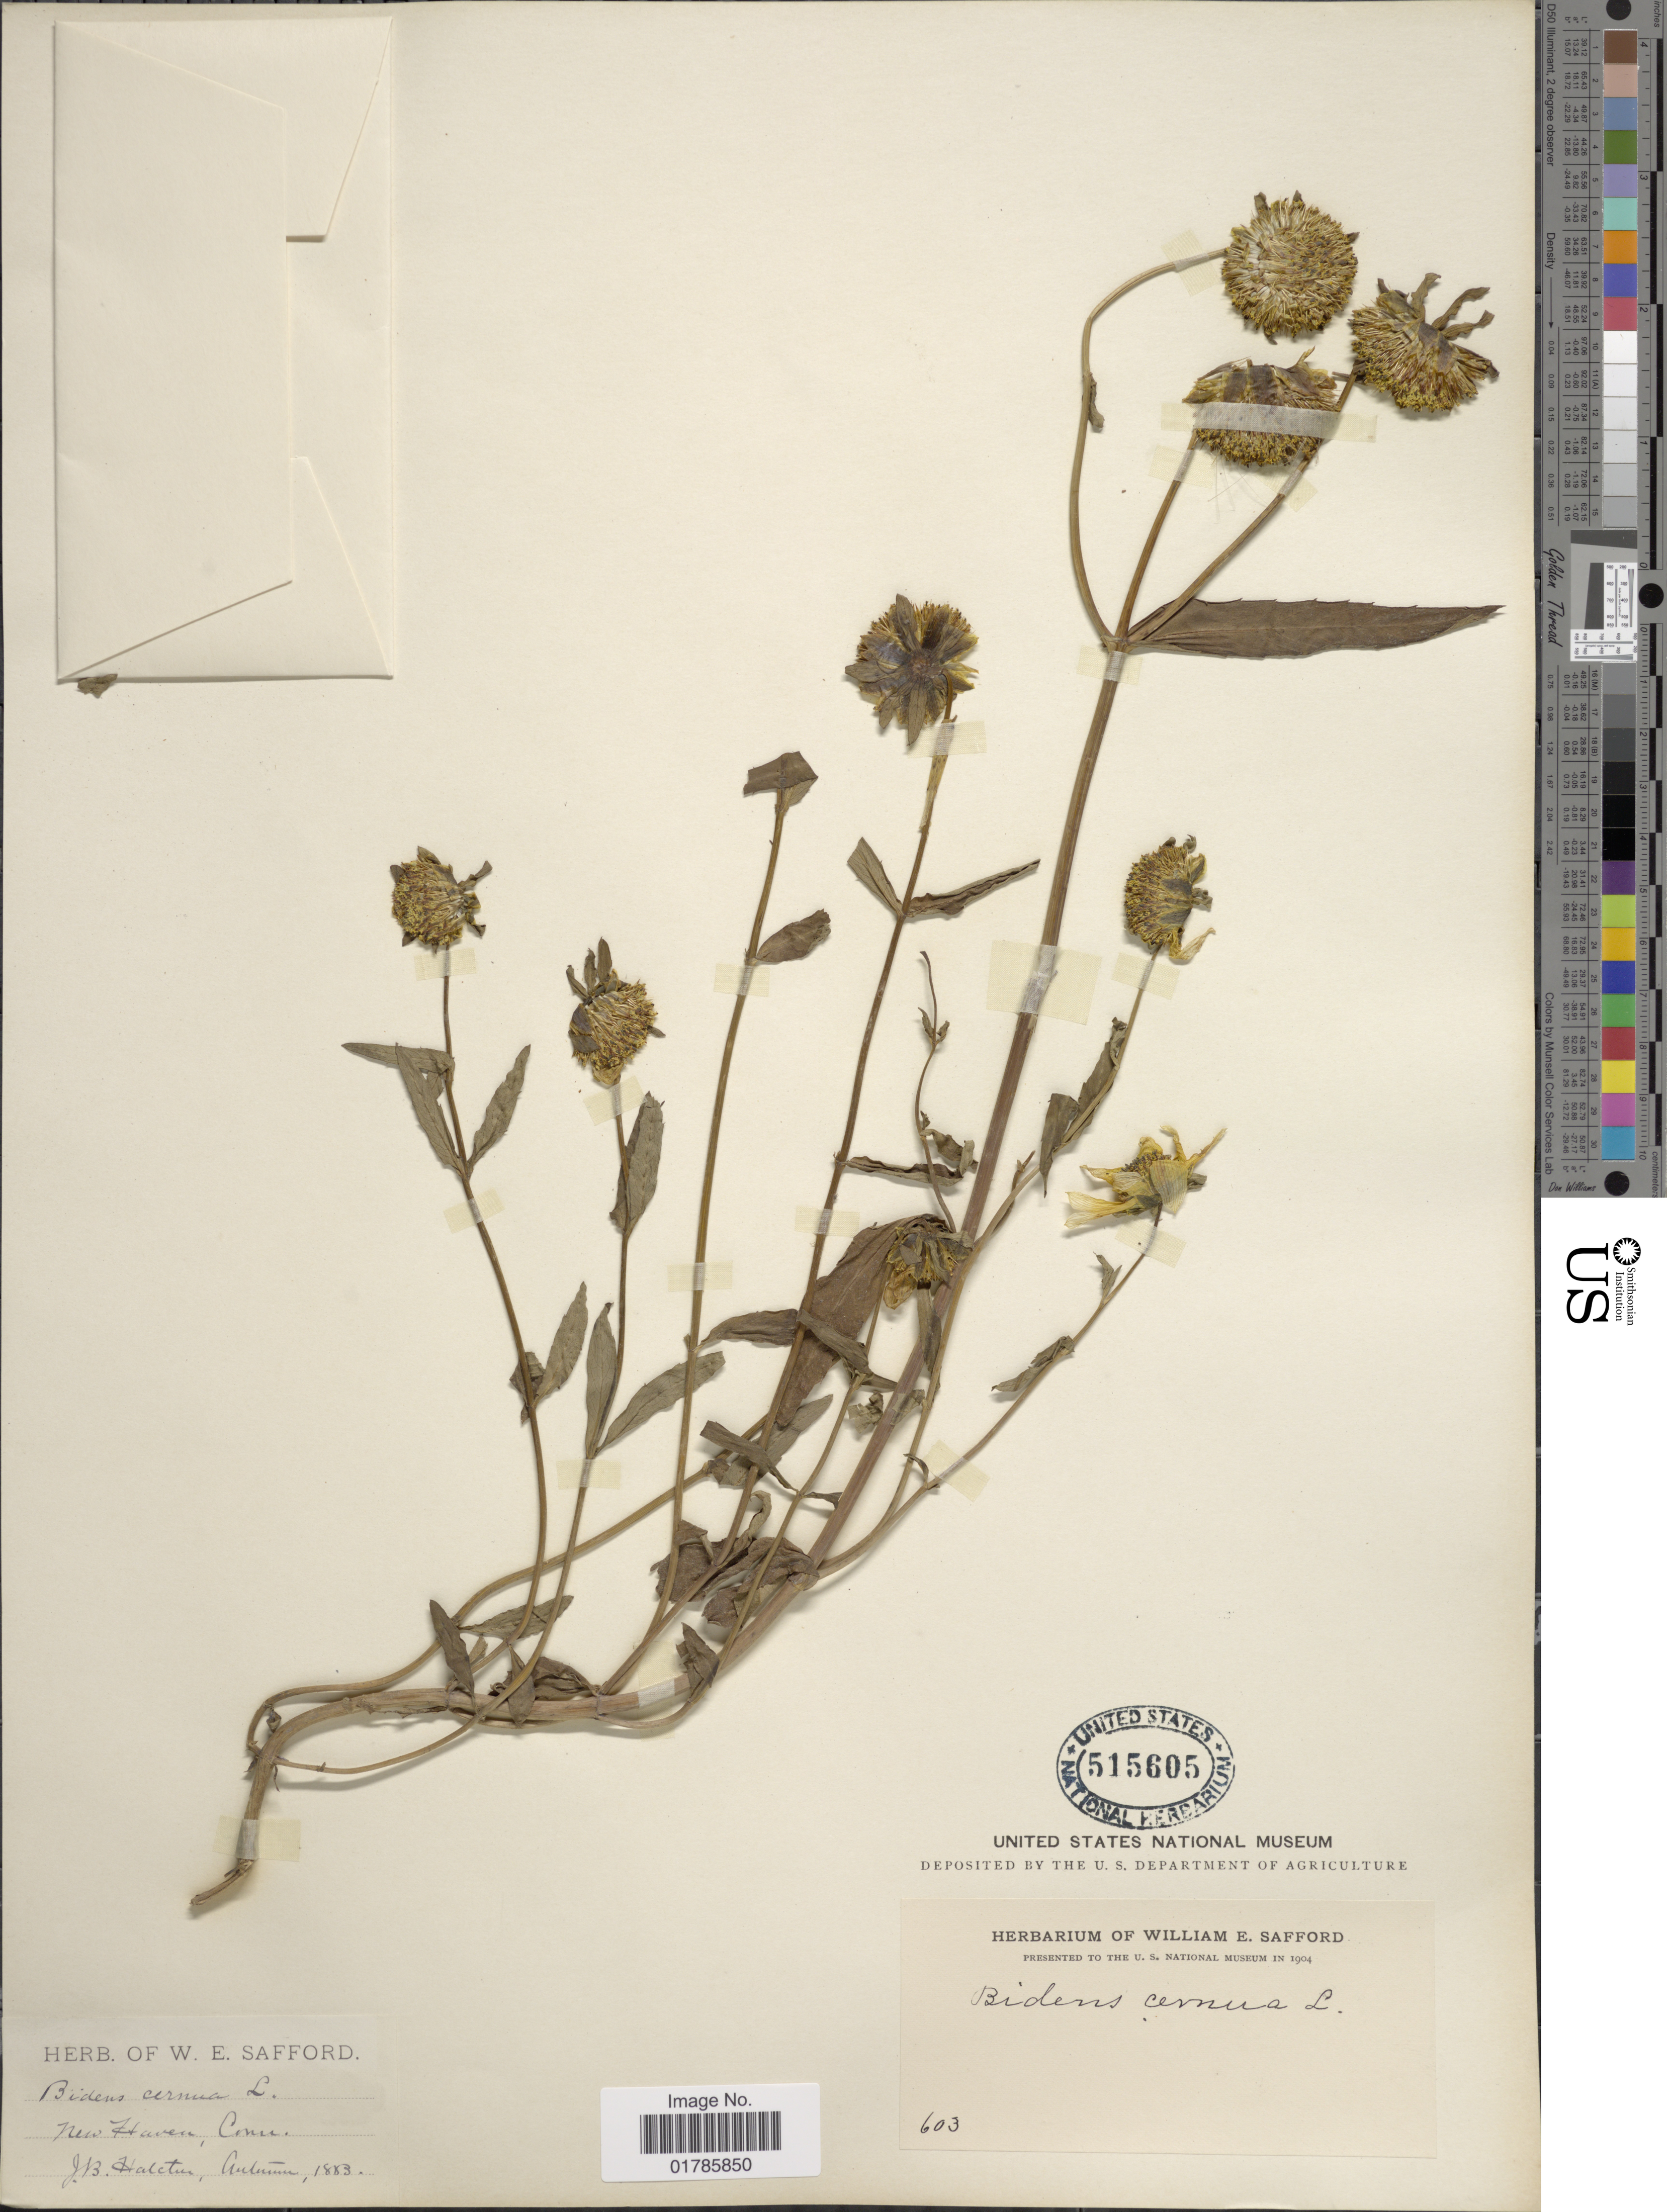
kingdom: Plantae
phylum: Tracheophyta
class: Magnoliopsida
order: Asterales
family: Asteraceae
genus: Bidens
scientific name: Bidens cernua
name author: L.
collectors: J. Halcter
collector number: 603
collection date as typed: Autumn 1883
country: United States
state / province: Connecticut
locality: New Haven, Conn.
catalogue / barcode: US 515605